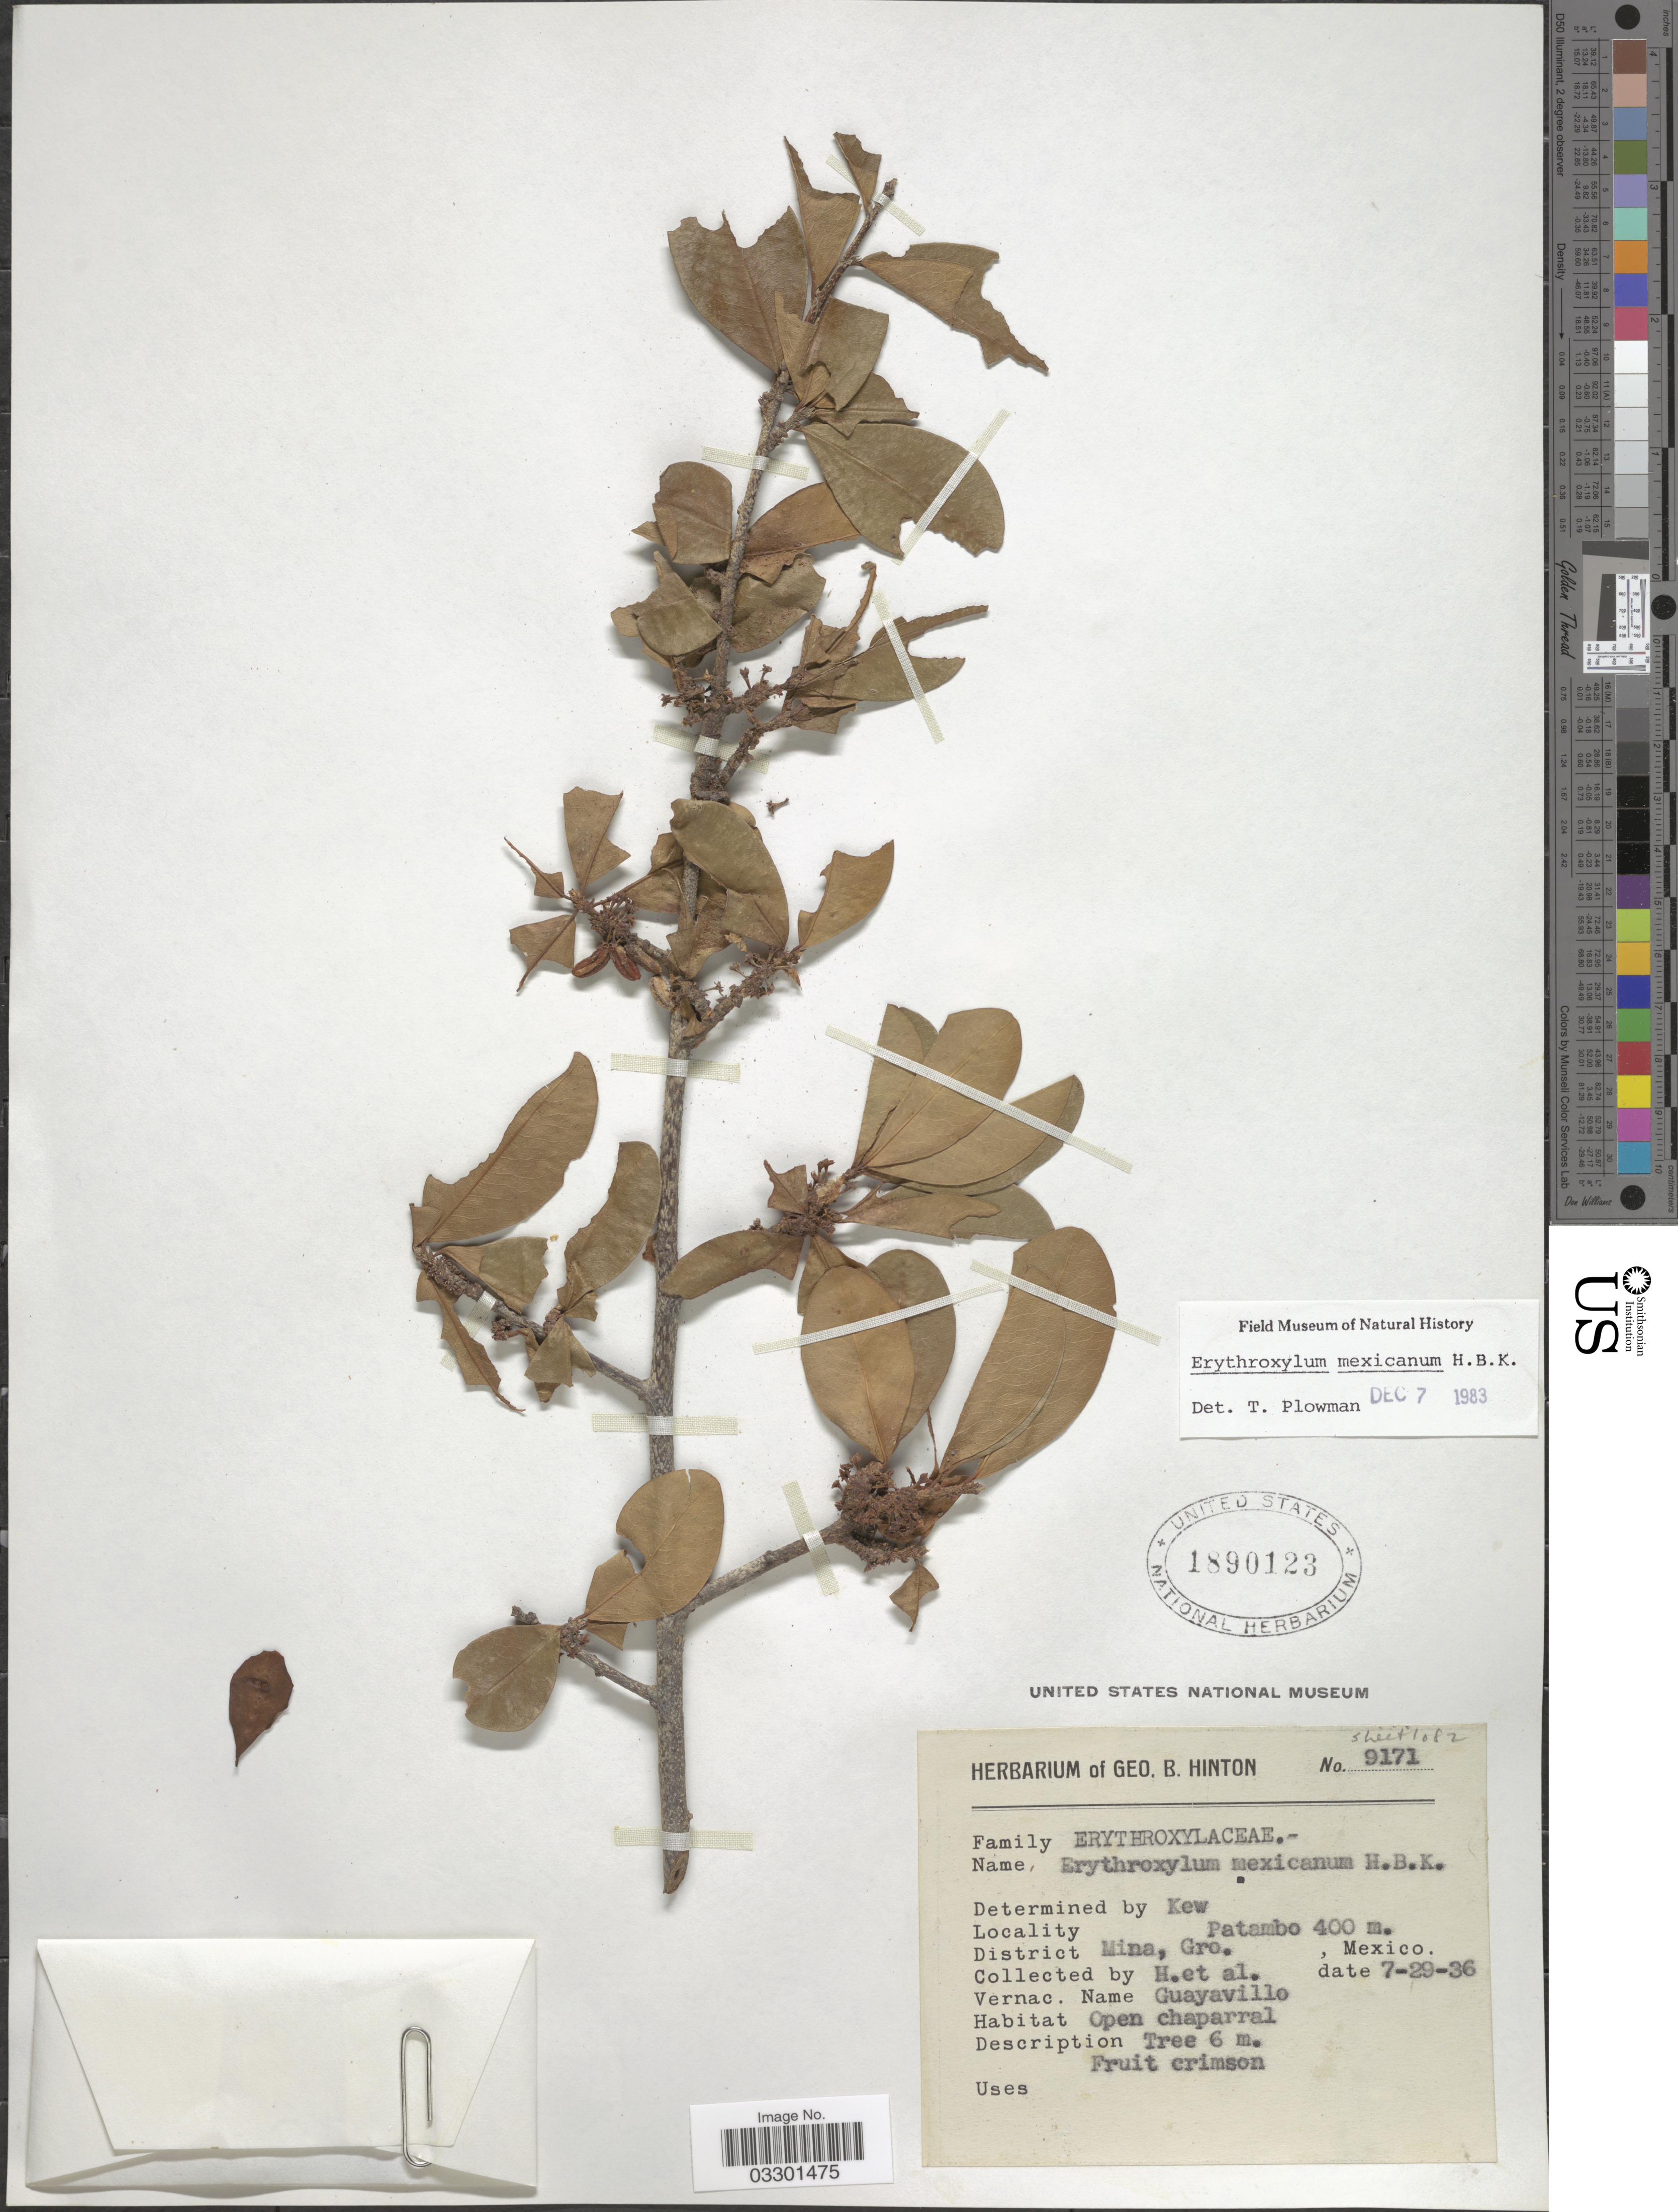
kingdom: Plantae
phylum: Tracheophyta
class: Magnoliopsida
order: Malpighiales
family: Erythroxylaceae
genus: Erythroxylum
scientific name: Erythroxylum mexicanum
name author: Kunth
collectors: G. B. Hinton & et al.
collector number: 9171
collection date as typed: Transcribed d/m/y: 29/7/36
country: Mexico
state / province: Guerrero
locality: Patambo. District Mina.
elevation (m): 400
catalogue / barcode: US 1890123